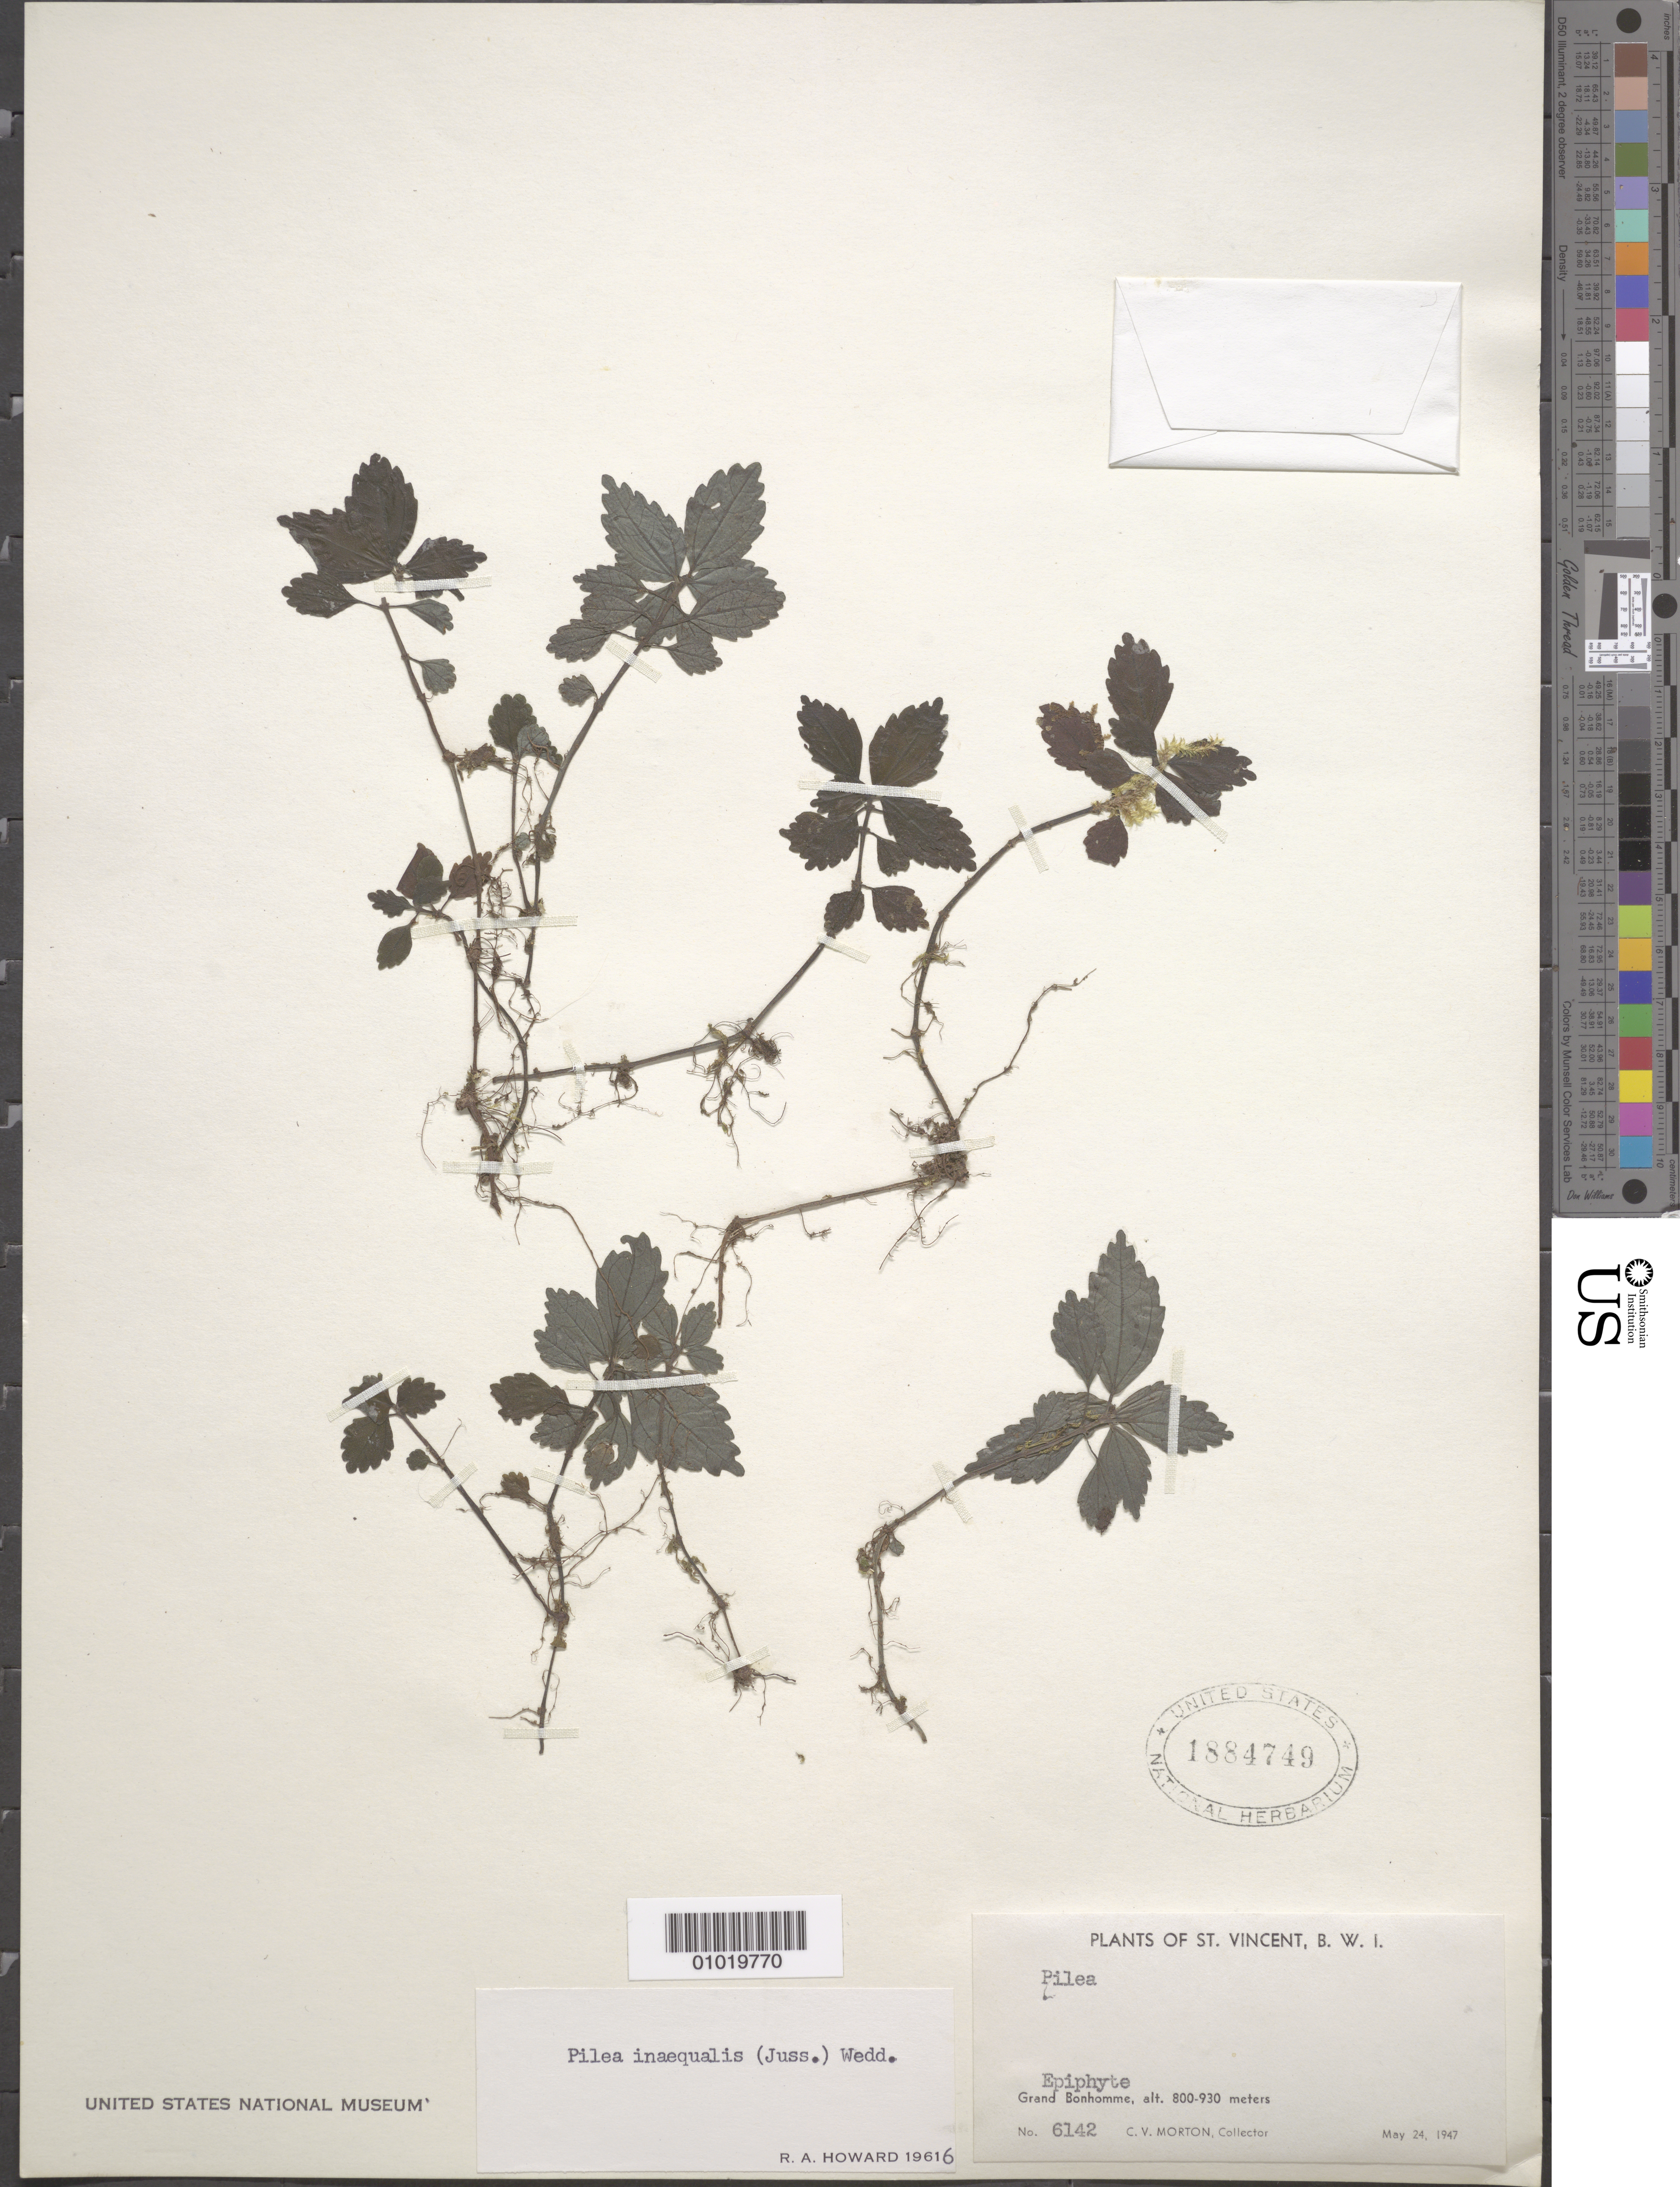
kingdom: Plantae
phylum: Tracheophyta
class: Magnoliopsida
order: Rosales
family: Urticaceae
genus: Pilea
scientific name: Pilea inaequalis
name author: (Juss. ex Poir.) Wedd.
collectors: C. V. Morton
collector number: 6142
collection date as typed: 24 May 1947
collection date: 1947-05-24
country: St. Vincent - Grenadines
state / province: Saint Patrick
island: St. Vincent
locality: Grand Bonhomme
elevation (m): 800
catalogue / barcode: US 1884749